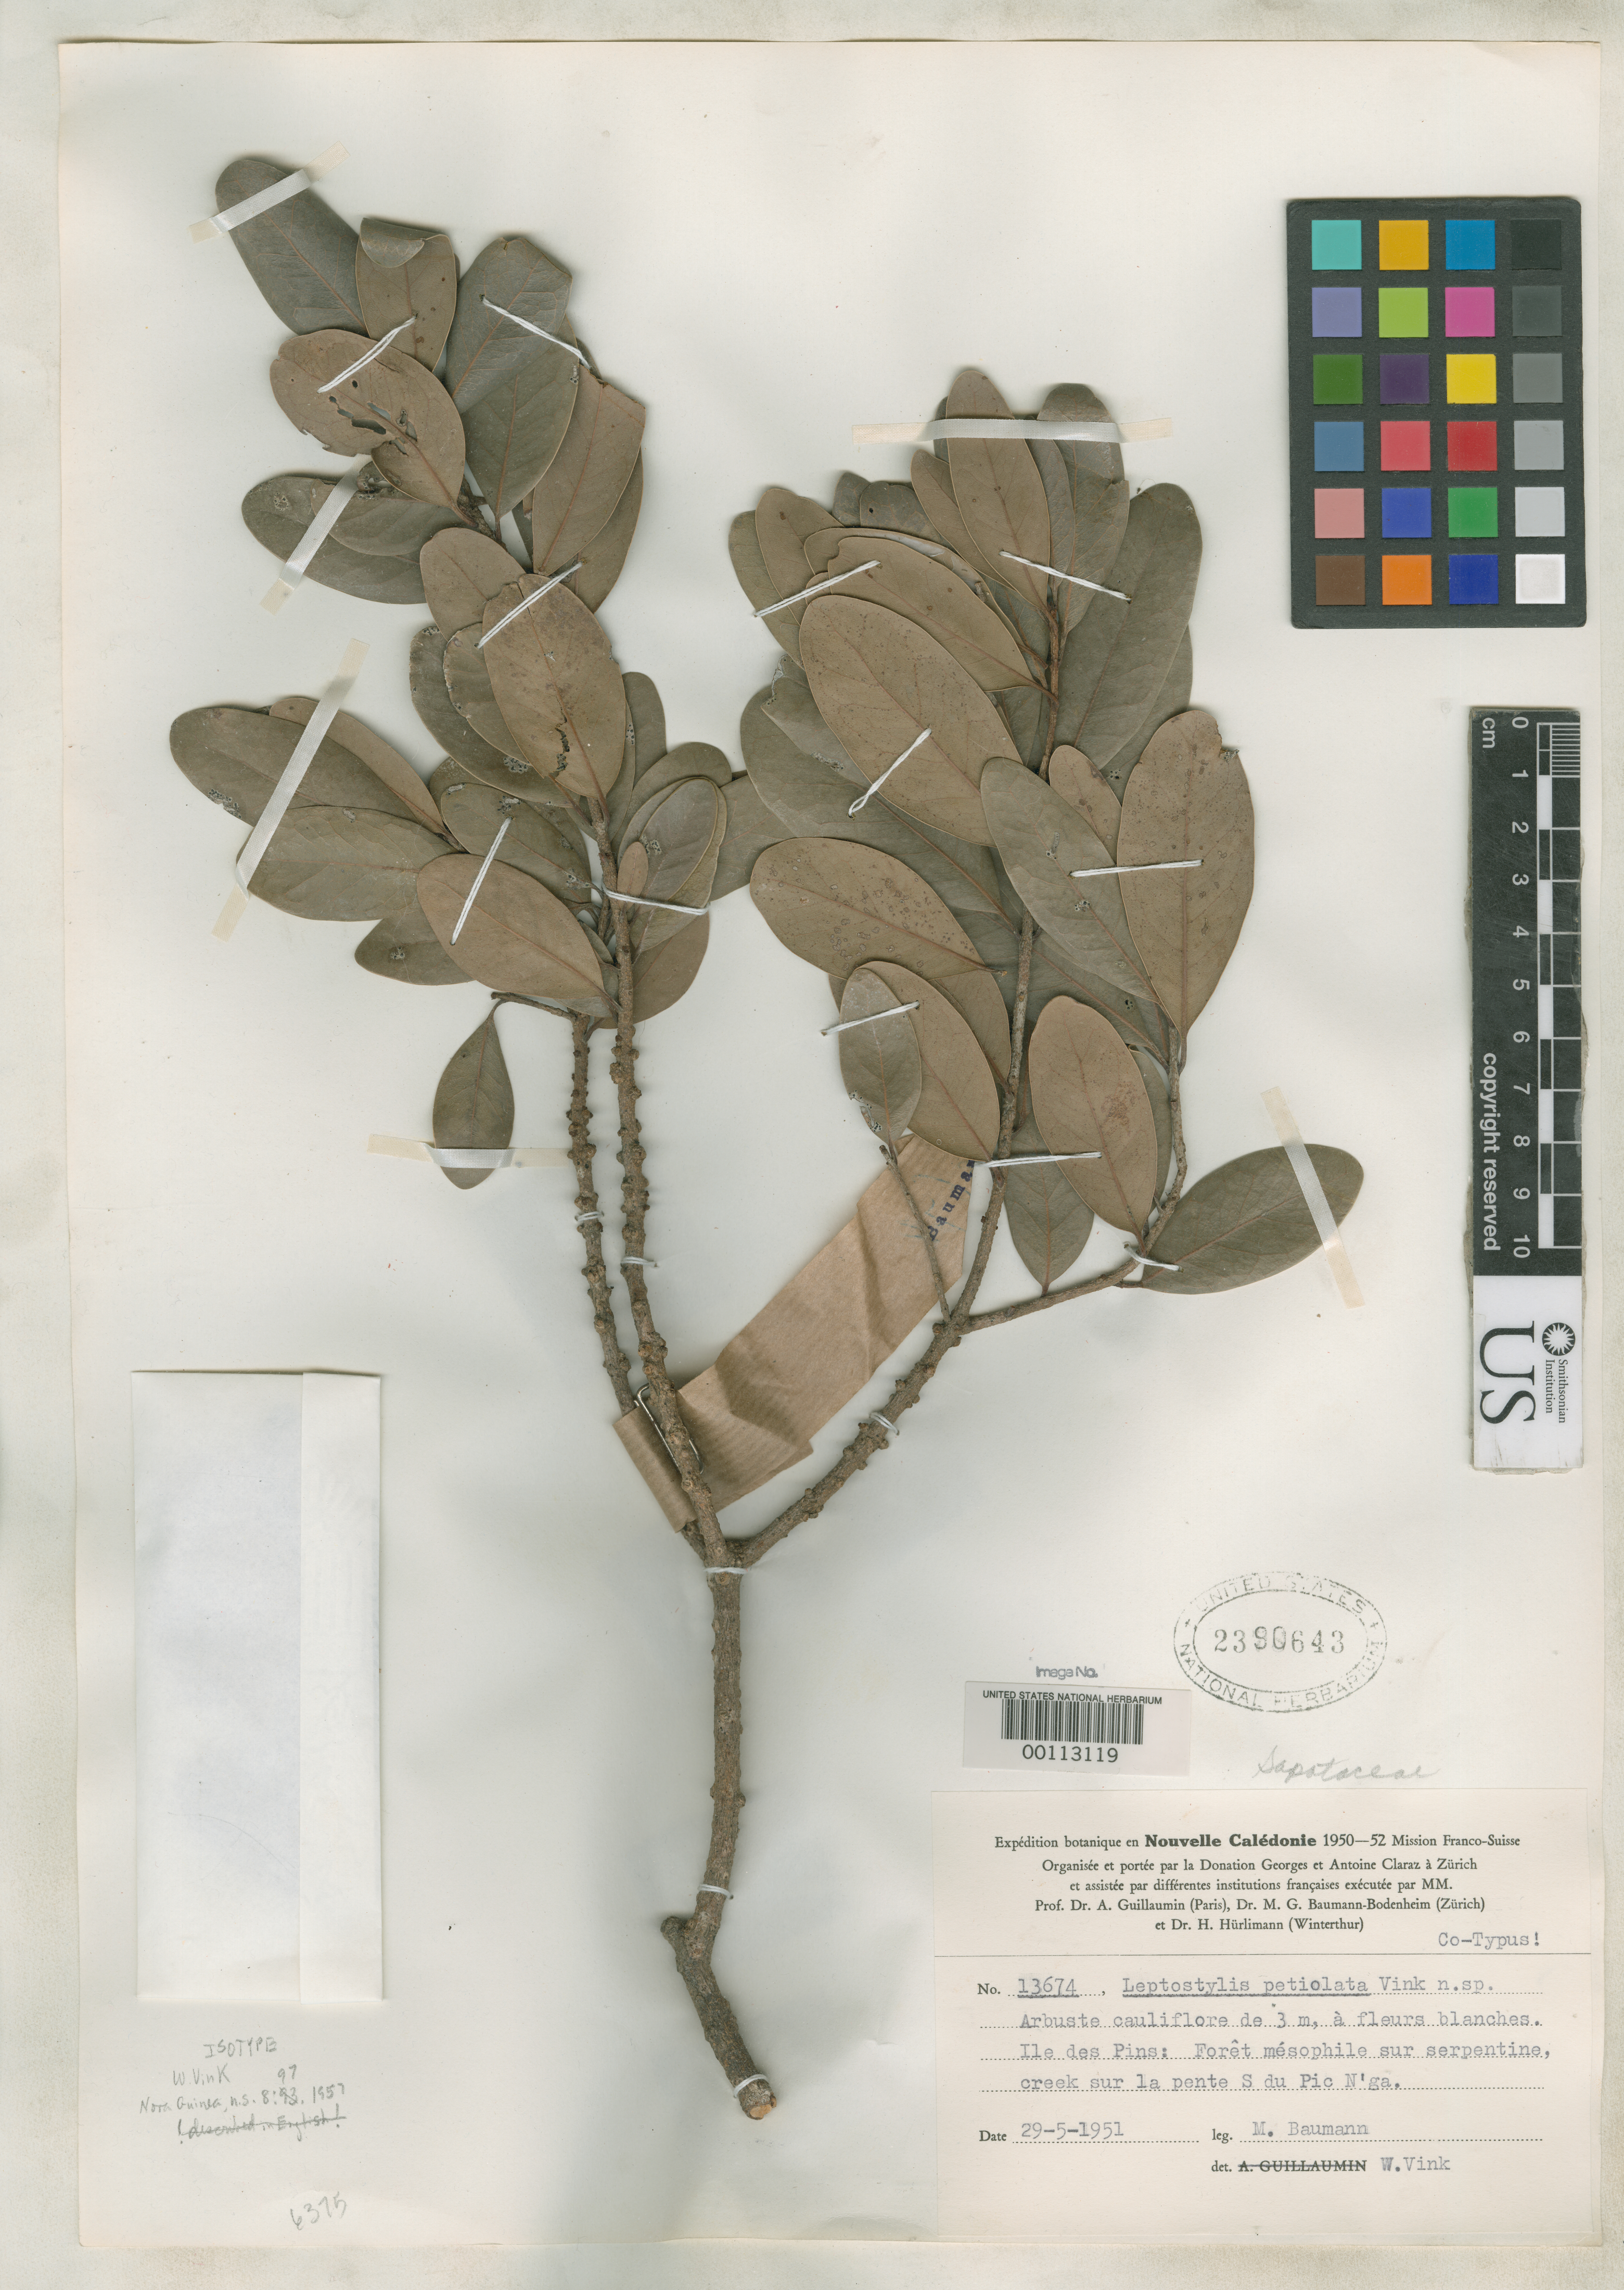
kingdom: Plantae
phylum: Tracheophyta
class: Magnoliopsida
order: Ericales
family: Sapotaceae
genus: Leptostylis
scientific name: Leptostylis petiolata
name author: Vink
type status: Isotype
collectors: M. G. Baumann-Bodenheim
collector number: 13674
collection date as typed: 29 May 1951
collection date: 1951-05-29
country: New Caledonia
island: Isle of Pines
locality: Ile des Pins (Kunie).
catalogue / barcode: US 2390643